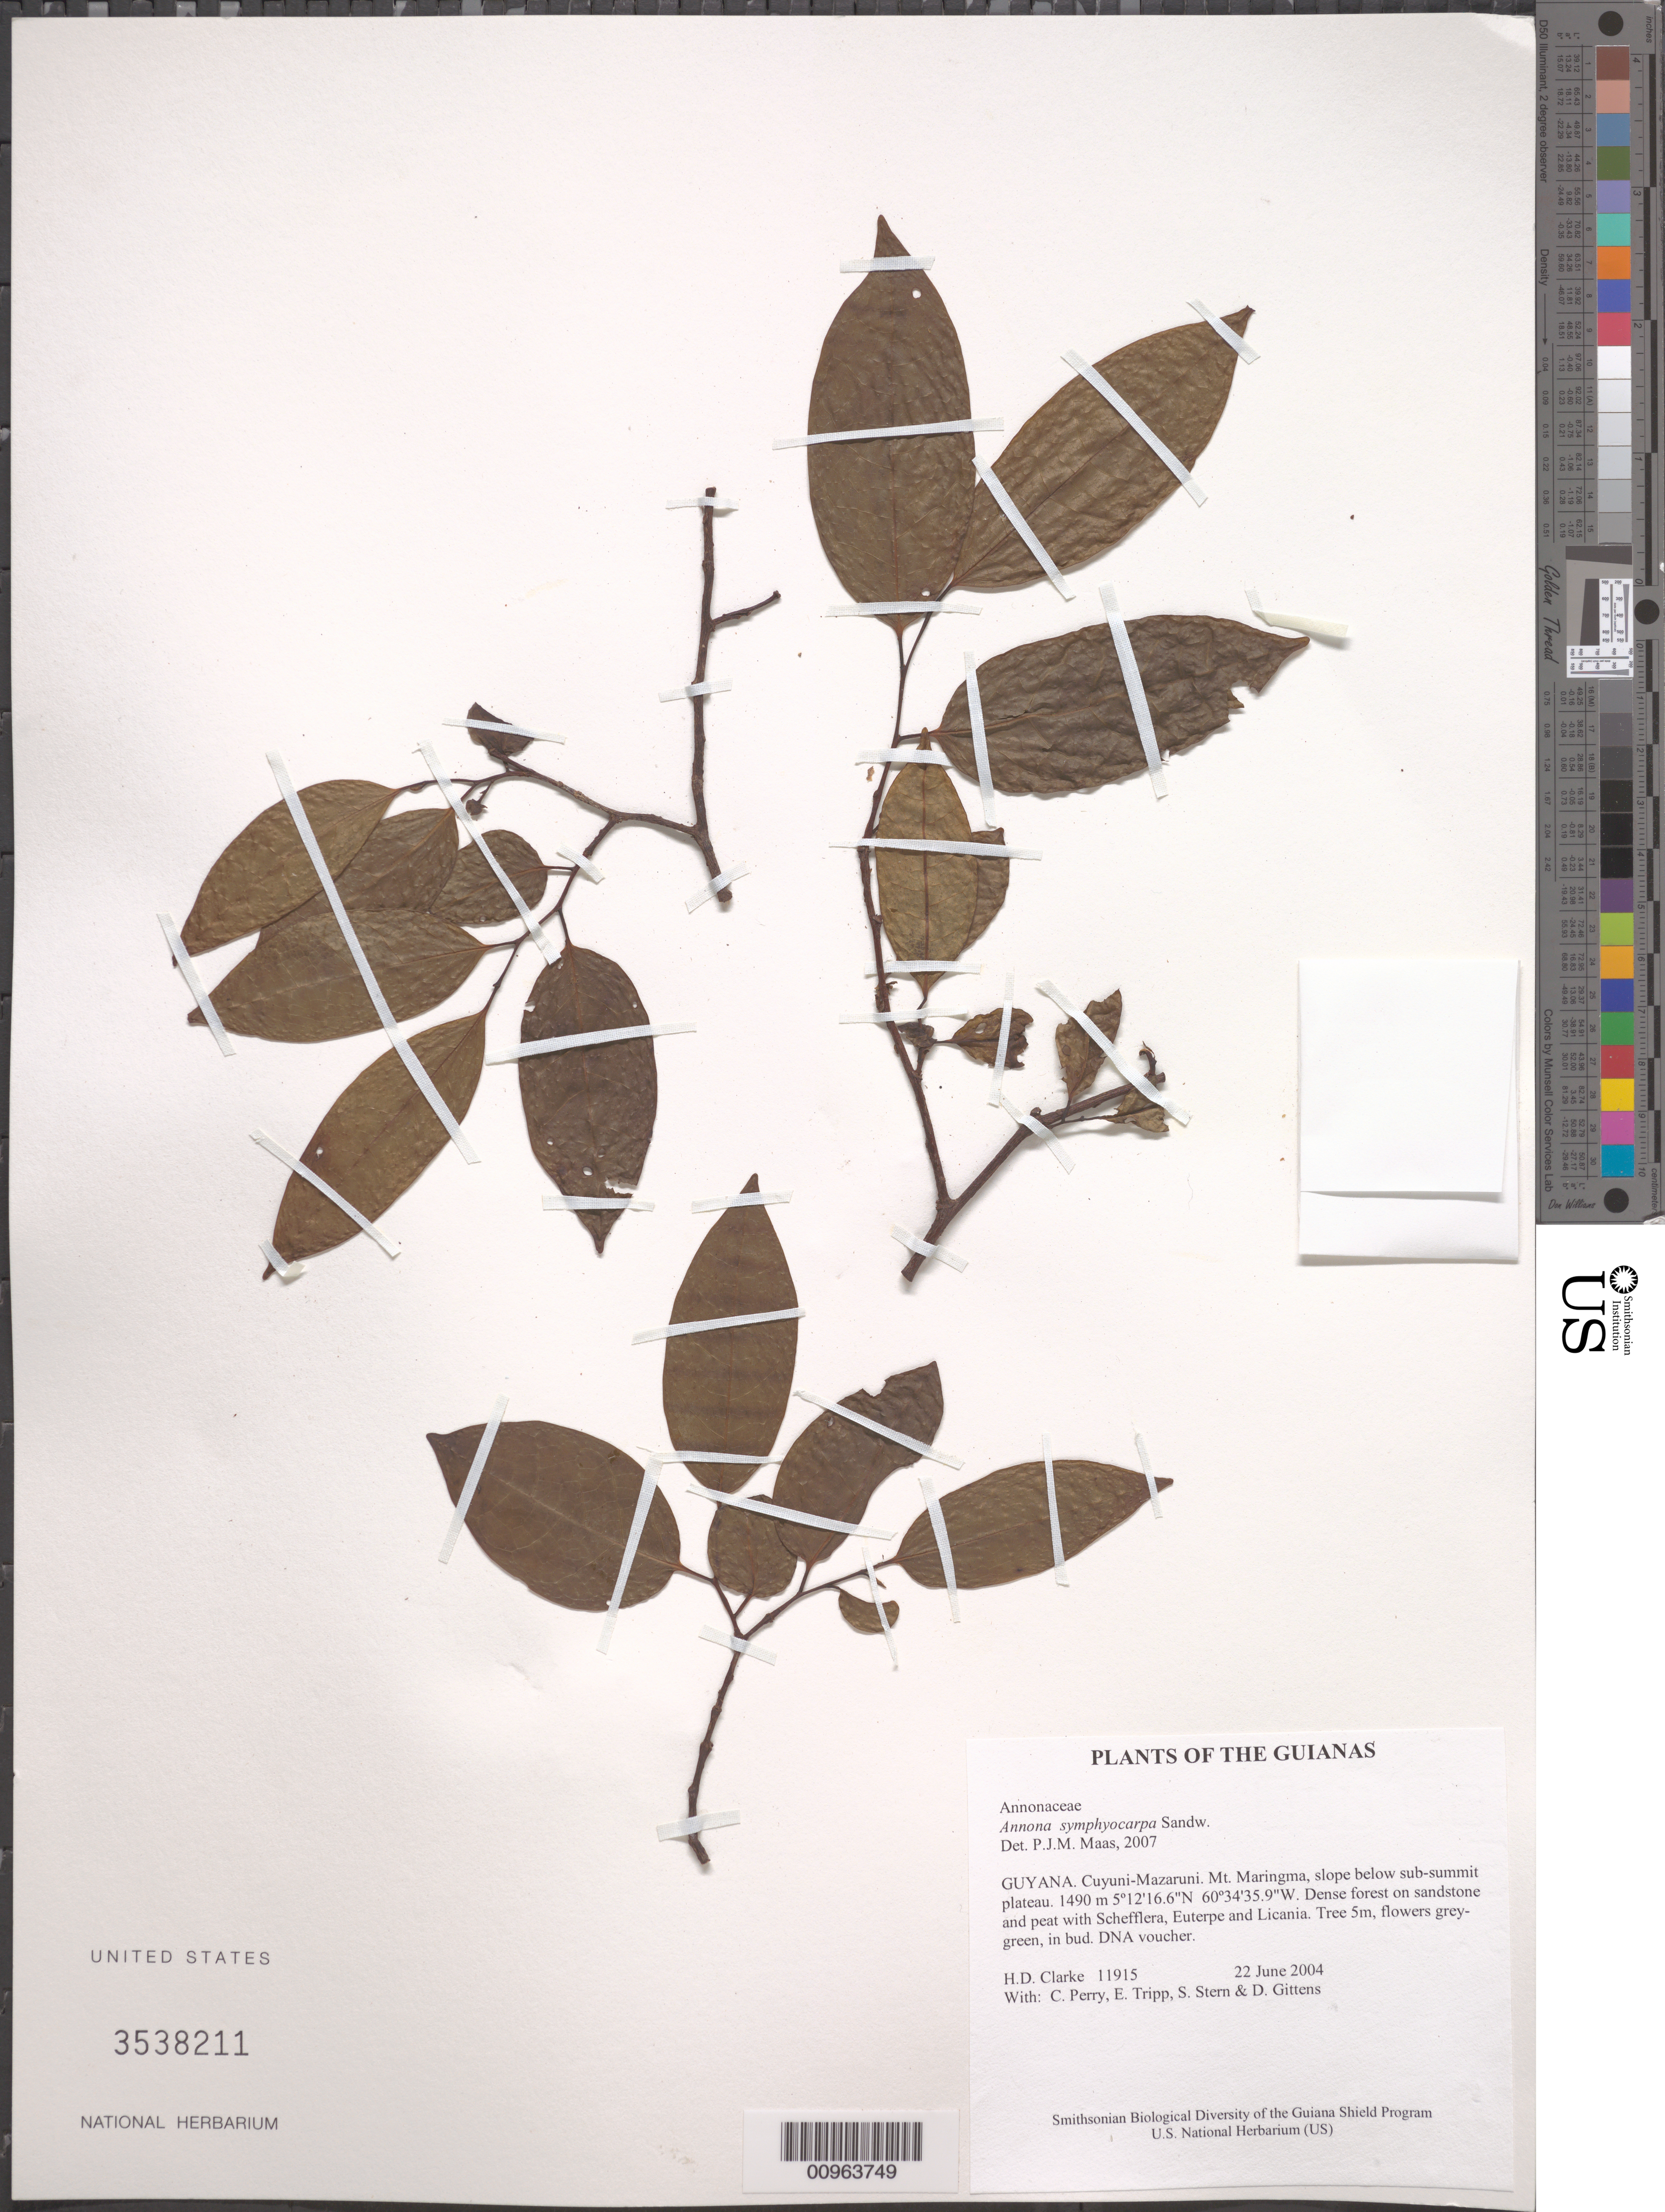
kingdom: Plantae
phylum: Tracheophyta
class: Magnoliopsida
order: Magnoliales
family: Annonaceae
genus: Annona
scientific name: Annona symphyocarpa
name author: Sandwith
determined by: Maas, Paul J. M.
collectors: H. D. Clarke, C. Perry, E. Tripp, S. R. Stern & D. Gittens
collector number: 11915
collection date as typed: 22 June 2004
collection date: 2004-06-22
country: Guyana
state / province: Cuyuni-Mazaruni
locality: Mt. Maringma, slope below sub-summit plateau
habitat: Dense forest on sandstone and peat with Schefflera, Euterpe and Licania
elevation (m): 1490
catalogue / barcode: US 3538211